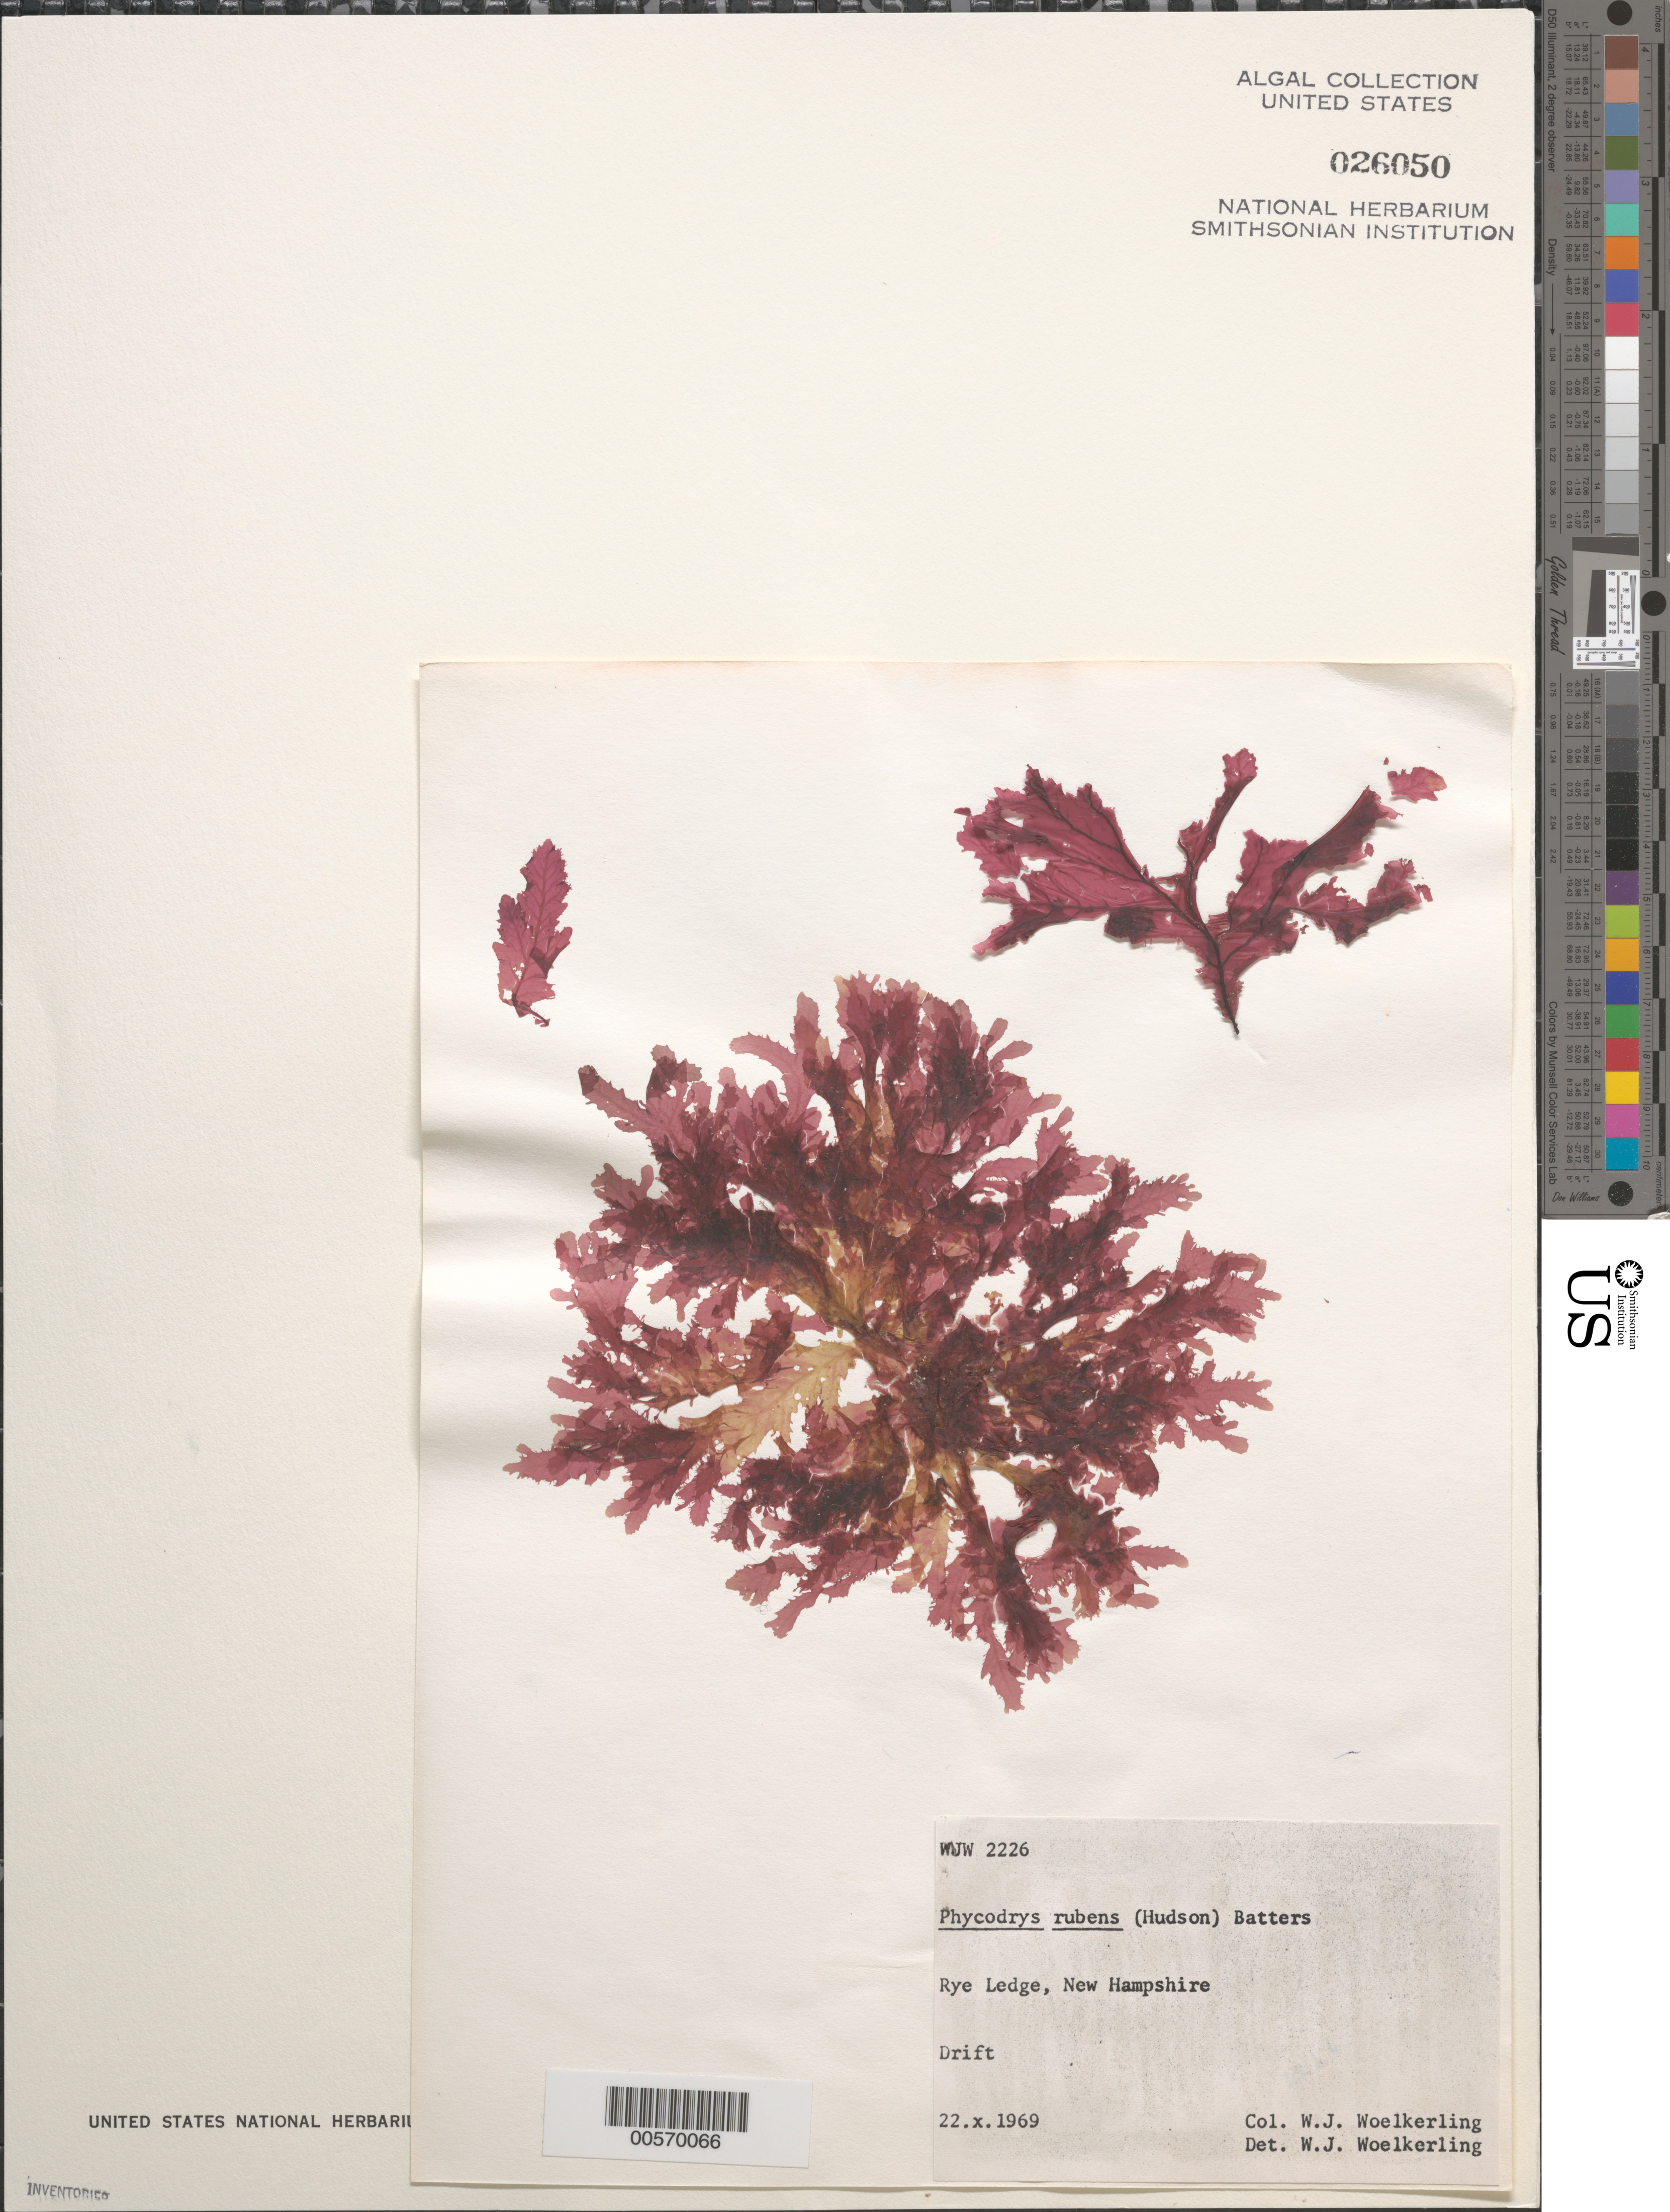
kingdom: Plantae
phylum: Rhodophyta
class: Florideophyceae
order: Ceramiales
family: Delesseriaceae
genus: Phycodrys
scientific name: Phycodrys rubens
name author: (L.) Batters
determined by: Woelkerling, W. J.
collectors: W. Woelkerling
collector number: WJW 2226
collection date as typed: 22 Oct 1969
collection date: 1969-10-22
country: United States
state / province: New Hampshire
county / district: Rockingham County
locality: Rye Ledge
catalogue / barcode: US 26050